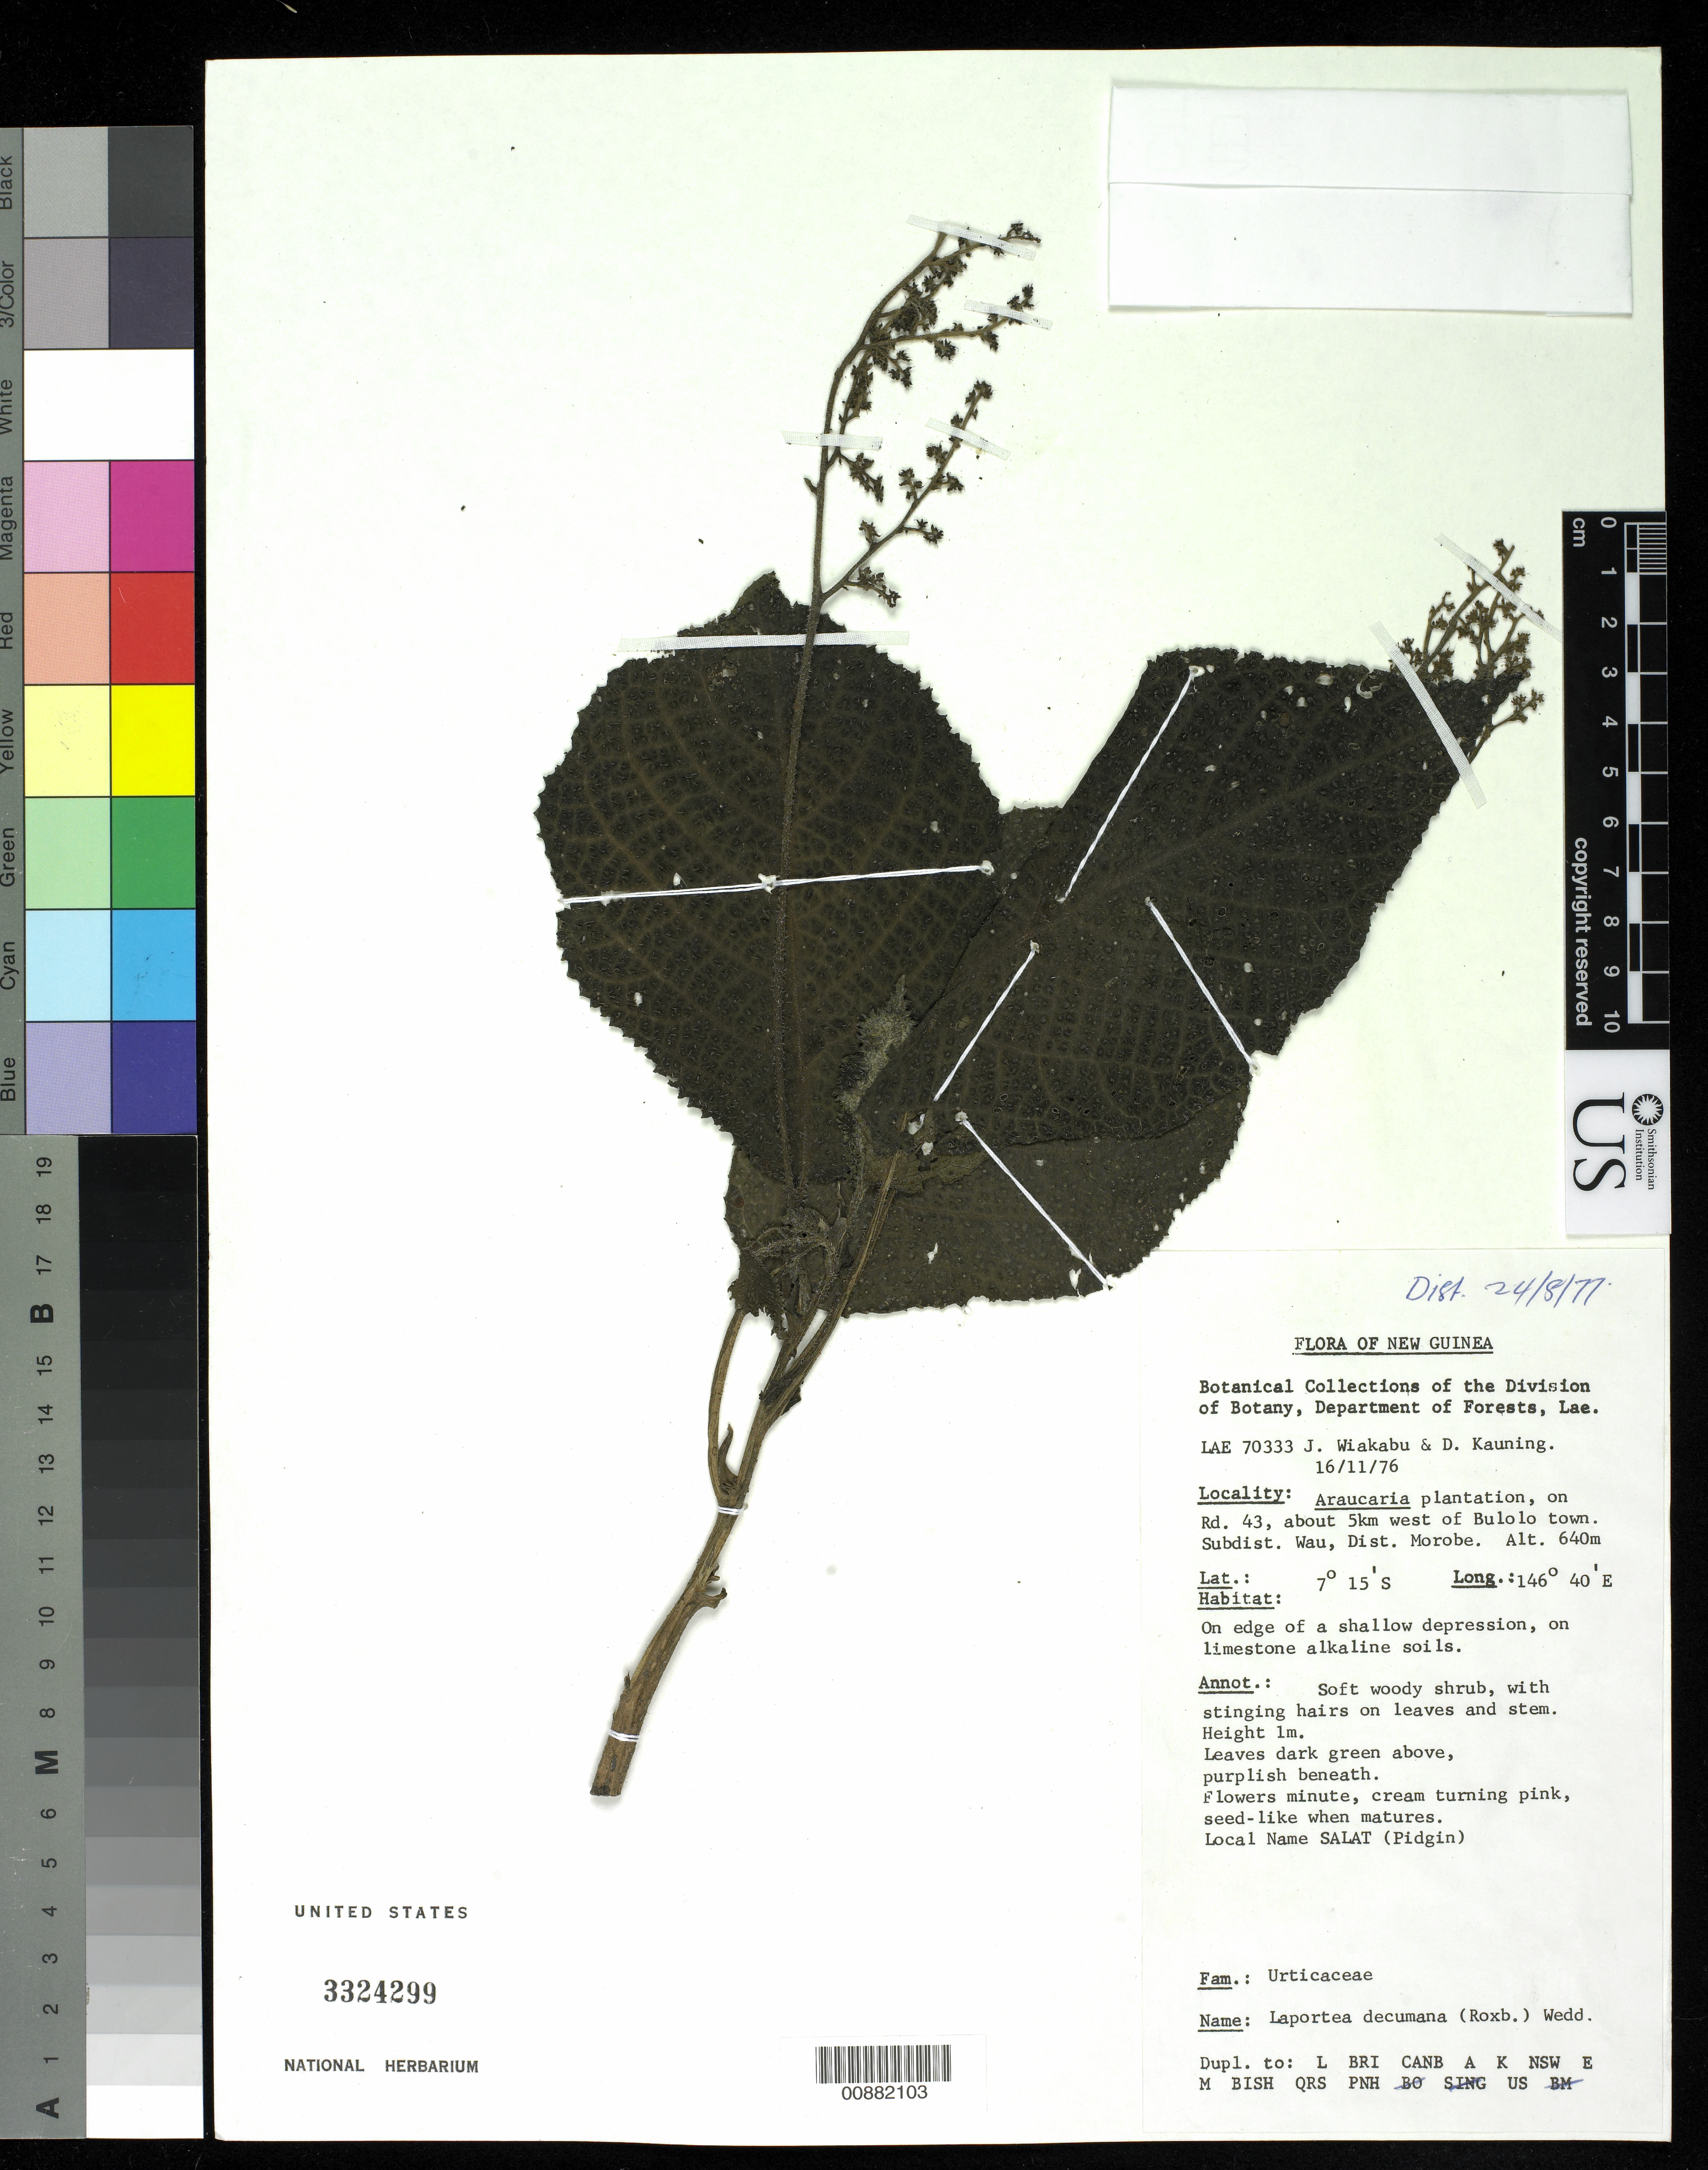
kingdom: Plantae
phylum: Tracheophyta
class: Magnoliopsida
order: Rosales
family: Urticaceae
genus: Laportea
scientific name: Laportea decumana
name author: (Roxb.) Wedd.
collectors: J. Wiakabu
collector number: LAE 70333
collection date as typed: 16 Nov 1976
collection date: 1976-11-16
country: Papua New Guinea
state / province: Morobe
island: New Guinea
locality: Waraucaria plantation, on Rd. 43, about 5 km west of Bulolo town. Subdist. Wau.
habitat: on edge of a shallow depression, on limestone alkaline soils.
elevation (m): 640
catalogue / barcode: US 3324299